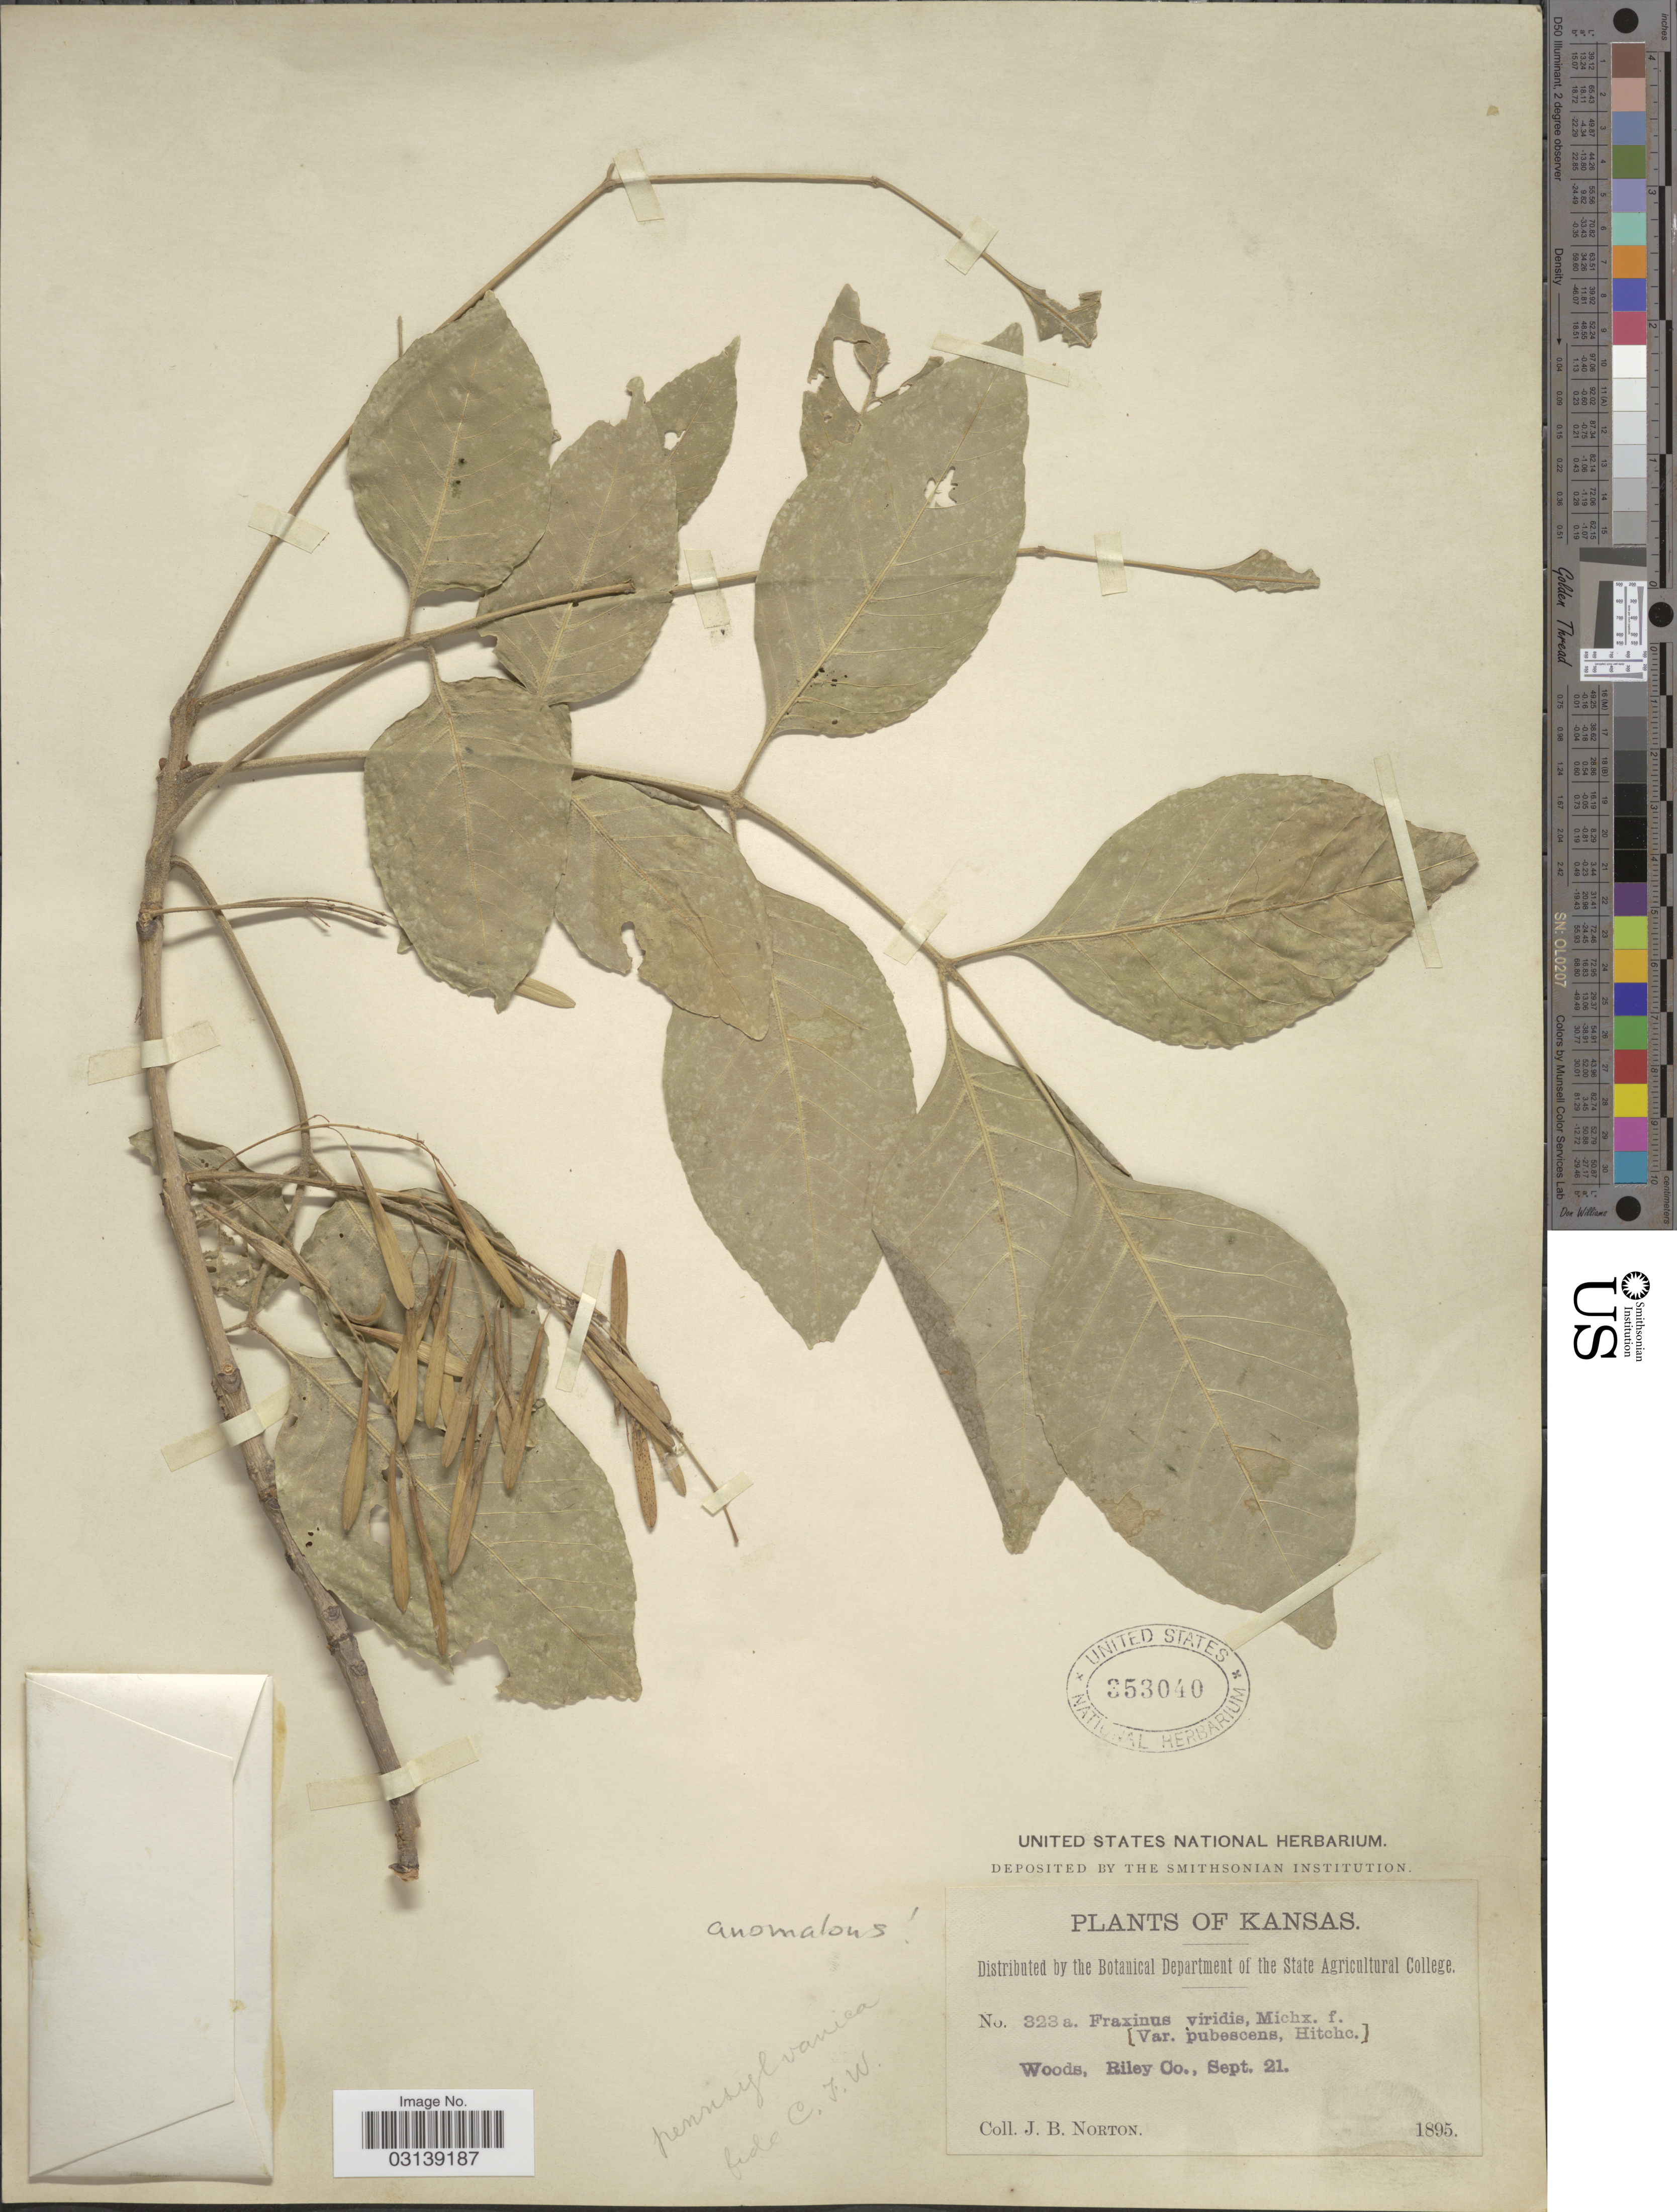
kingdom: Plantae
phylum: Tracheophyta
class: Magnoliopsida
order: Lamiales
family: Oleaceae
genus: Fraxinus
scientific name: Fraxinus pennsylvanica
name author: Marshall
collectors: J. B. Norton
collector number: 323a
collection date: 1895-09-21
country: United States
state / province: Kansas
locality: Woods, Riley Co.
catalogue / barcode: US 353040